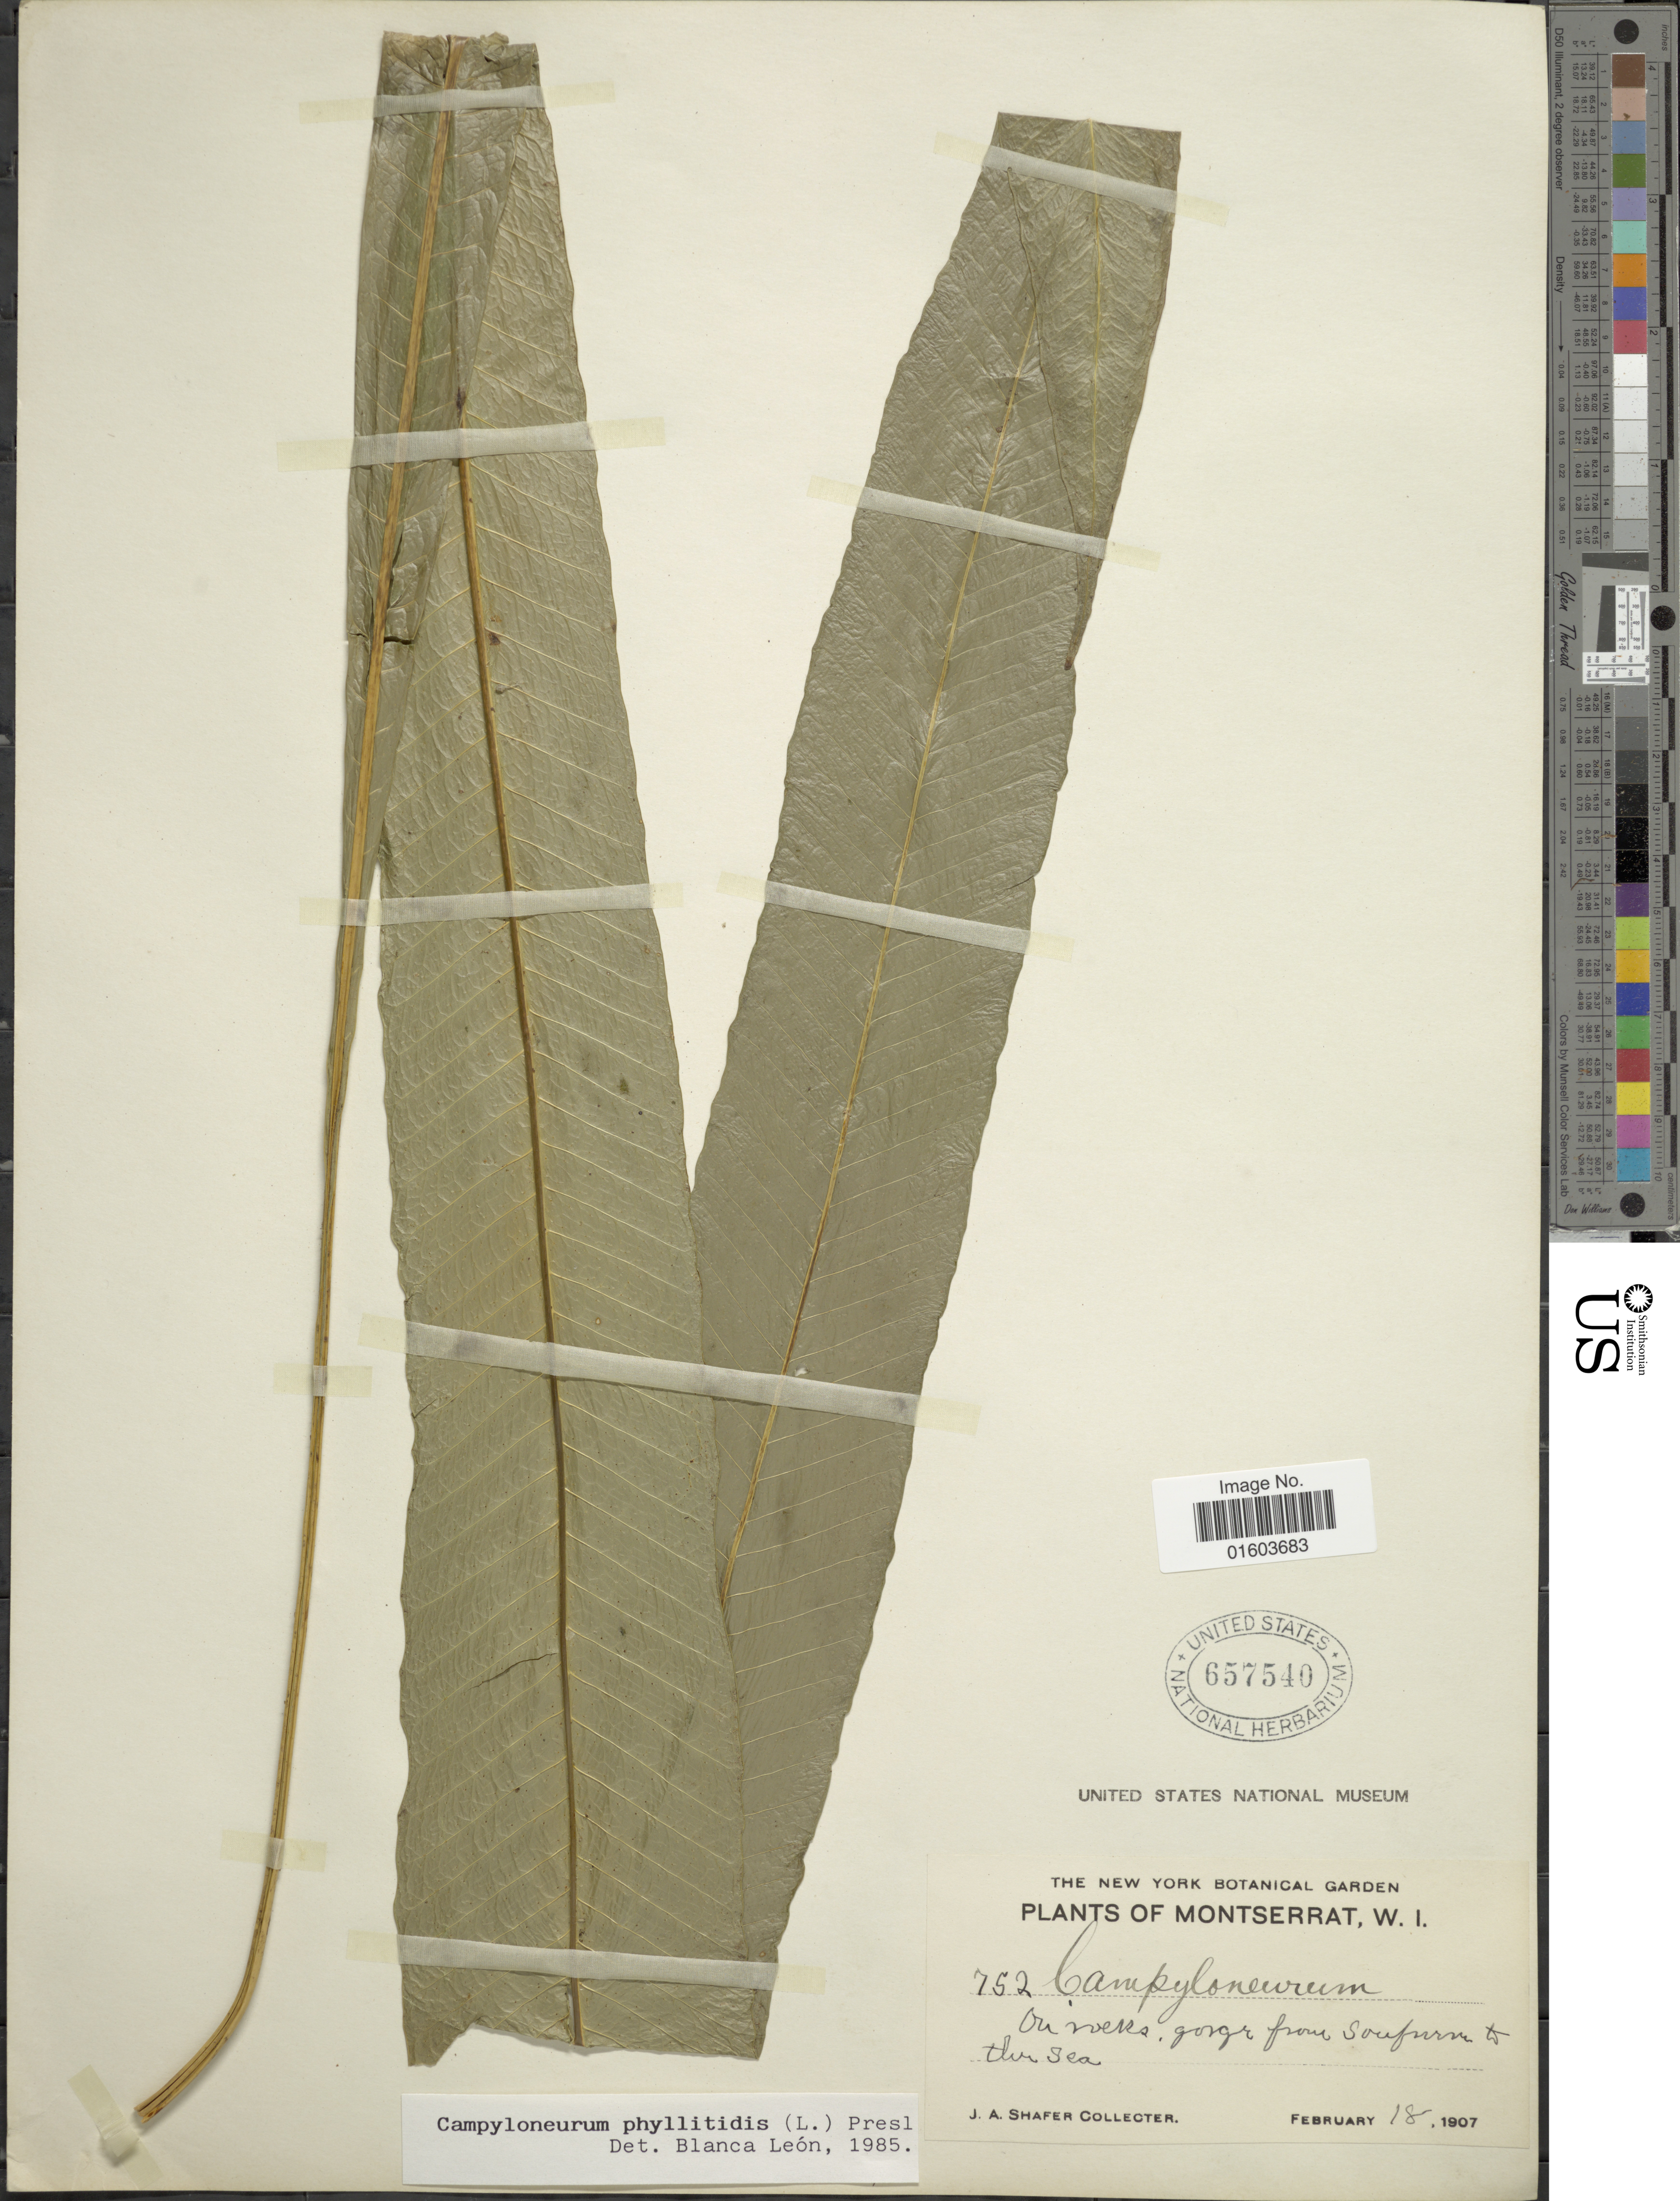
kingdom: Plantae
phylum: Tracheophyta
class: Polypodiopsida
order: Polypodiales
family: Polypodiaceae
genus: Campyloneurum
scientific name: Campyloneurum phyllitidis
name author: (L.) C. Presl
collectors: J. A. Shafer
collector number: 752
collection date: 1907-02-18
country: Montserrat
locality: Montserrat, W.I. Southern to the sea.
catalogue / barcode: US 657540